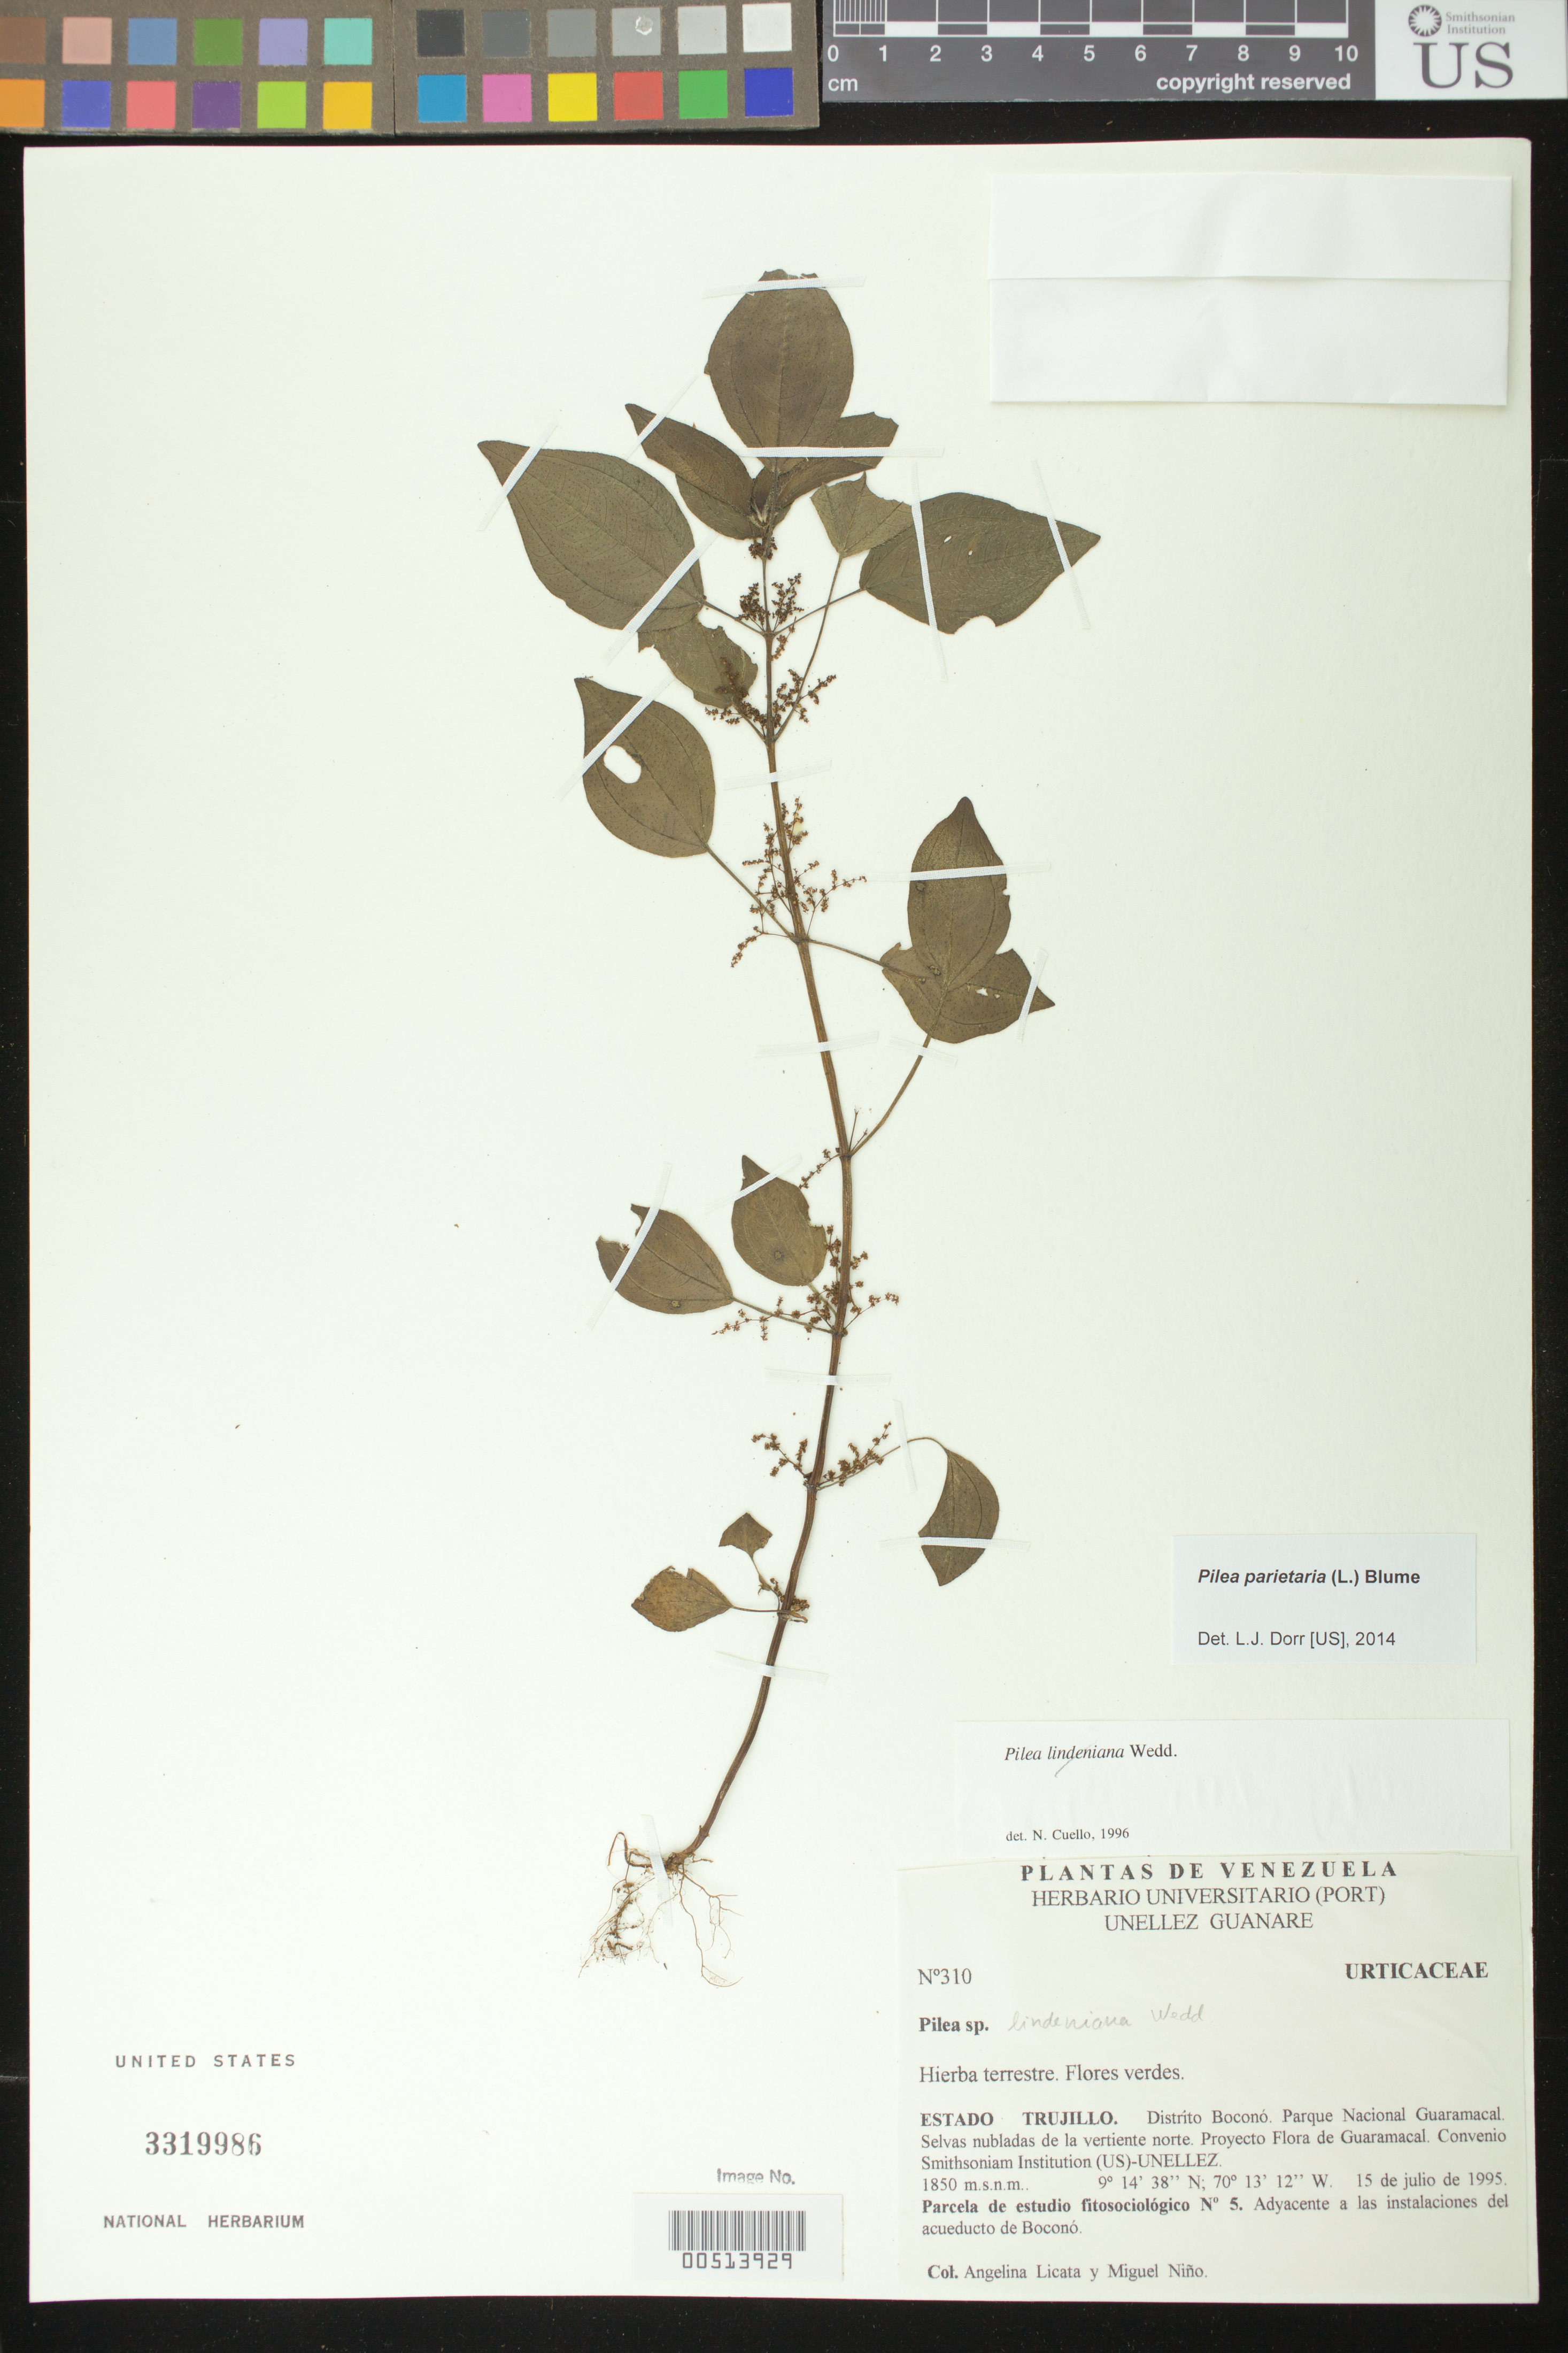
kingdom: Plantae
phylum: Tracheophyta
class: Magnoliopsida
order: Rosales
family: Urticaceae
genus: Pilea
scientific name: Pilea parietaria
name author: (L.) Blume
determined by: Dorr, L. J., (BOT), Smithsonian Institution - National Museum of Natural History (UNITED STATES)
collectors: A. Licata & S. M. Niño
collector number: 310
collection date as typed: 15 Jul 1995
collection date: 1995-07-15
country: Venezuela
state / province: Trujillo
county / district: Boconó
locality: Parque Nacional Guaramacal, vertiente N, adyacente a las instalaciones del acueducto de Boconó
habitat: Selva nubladas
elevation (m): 1850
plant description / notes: PORT, US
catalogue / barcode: US 3319986